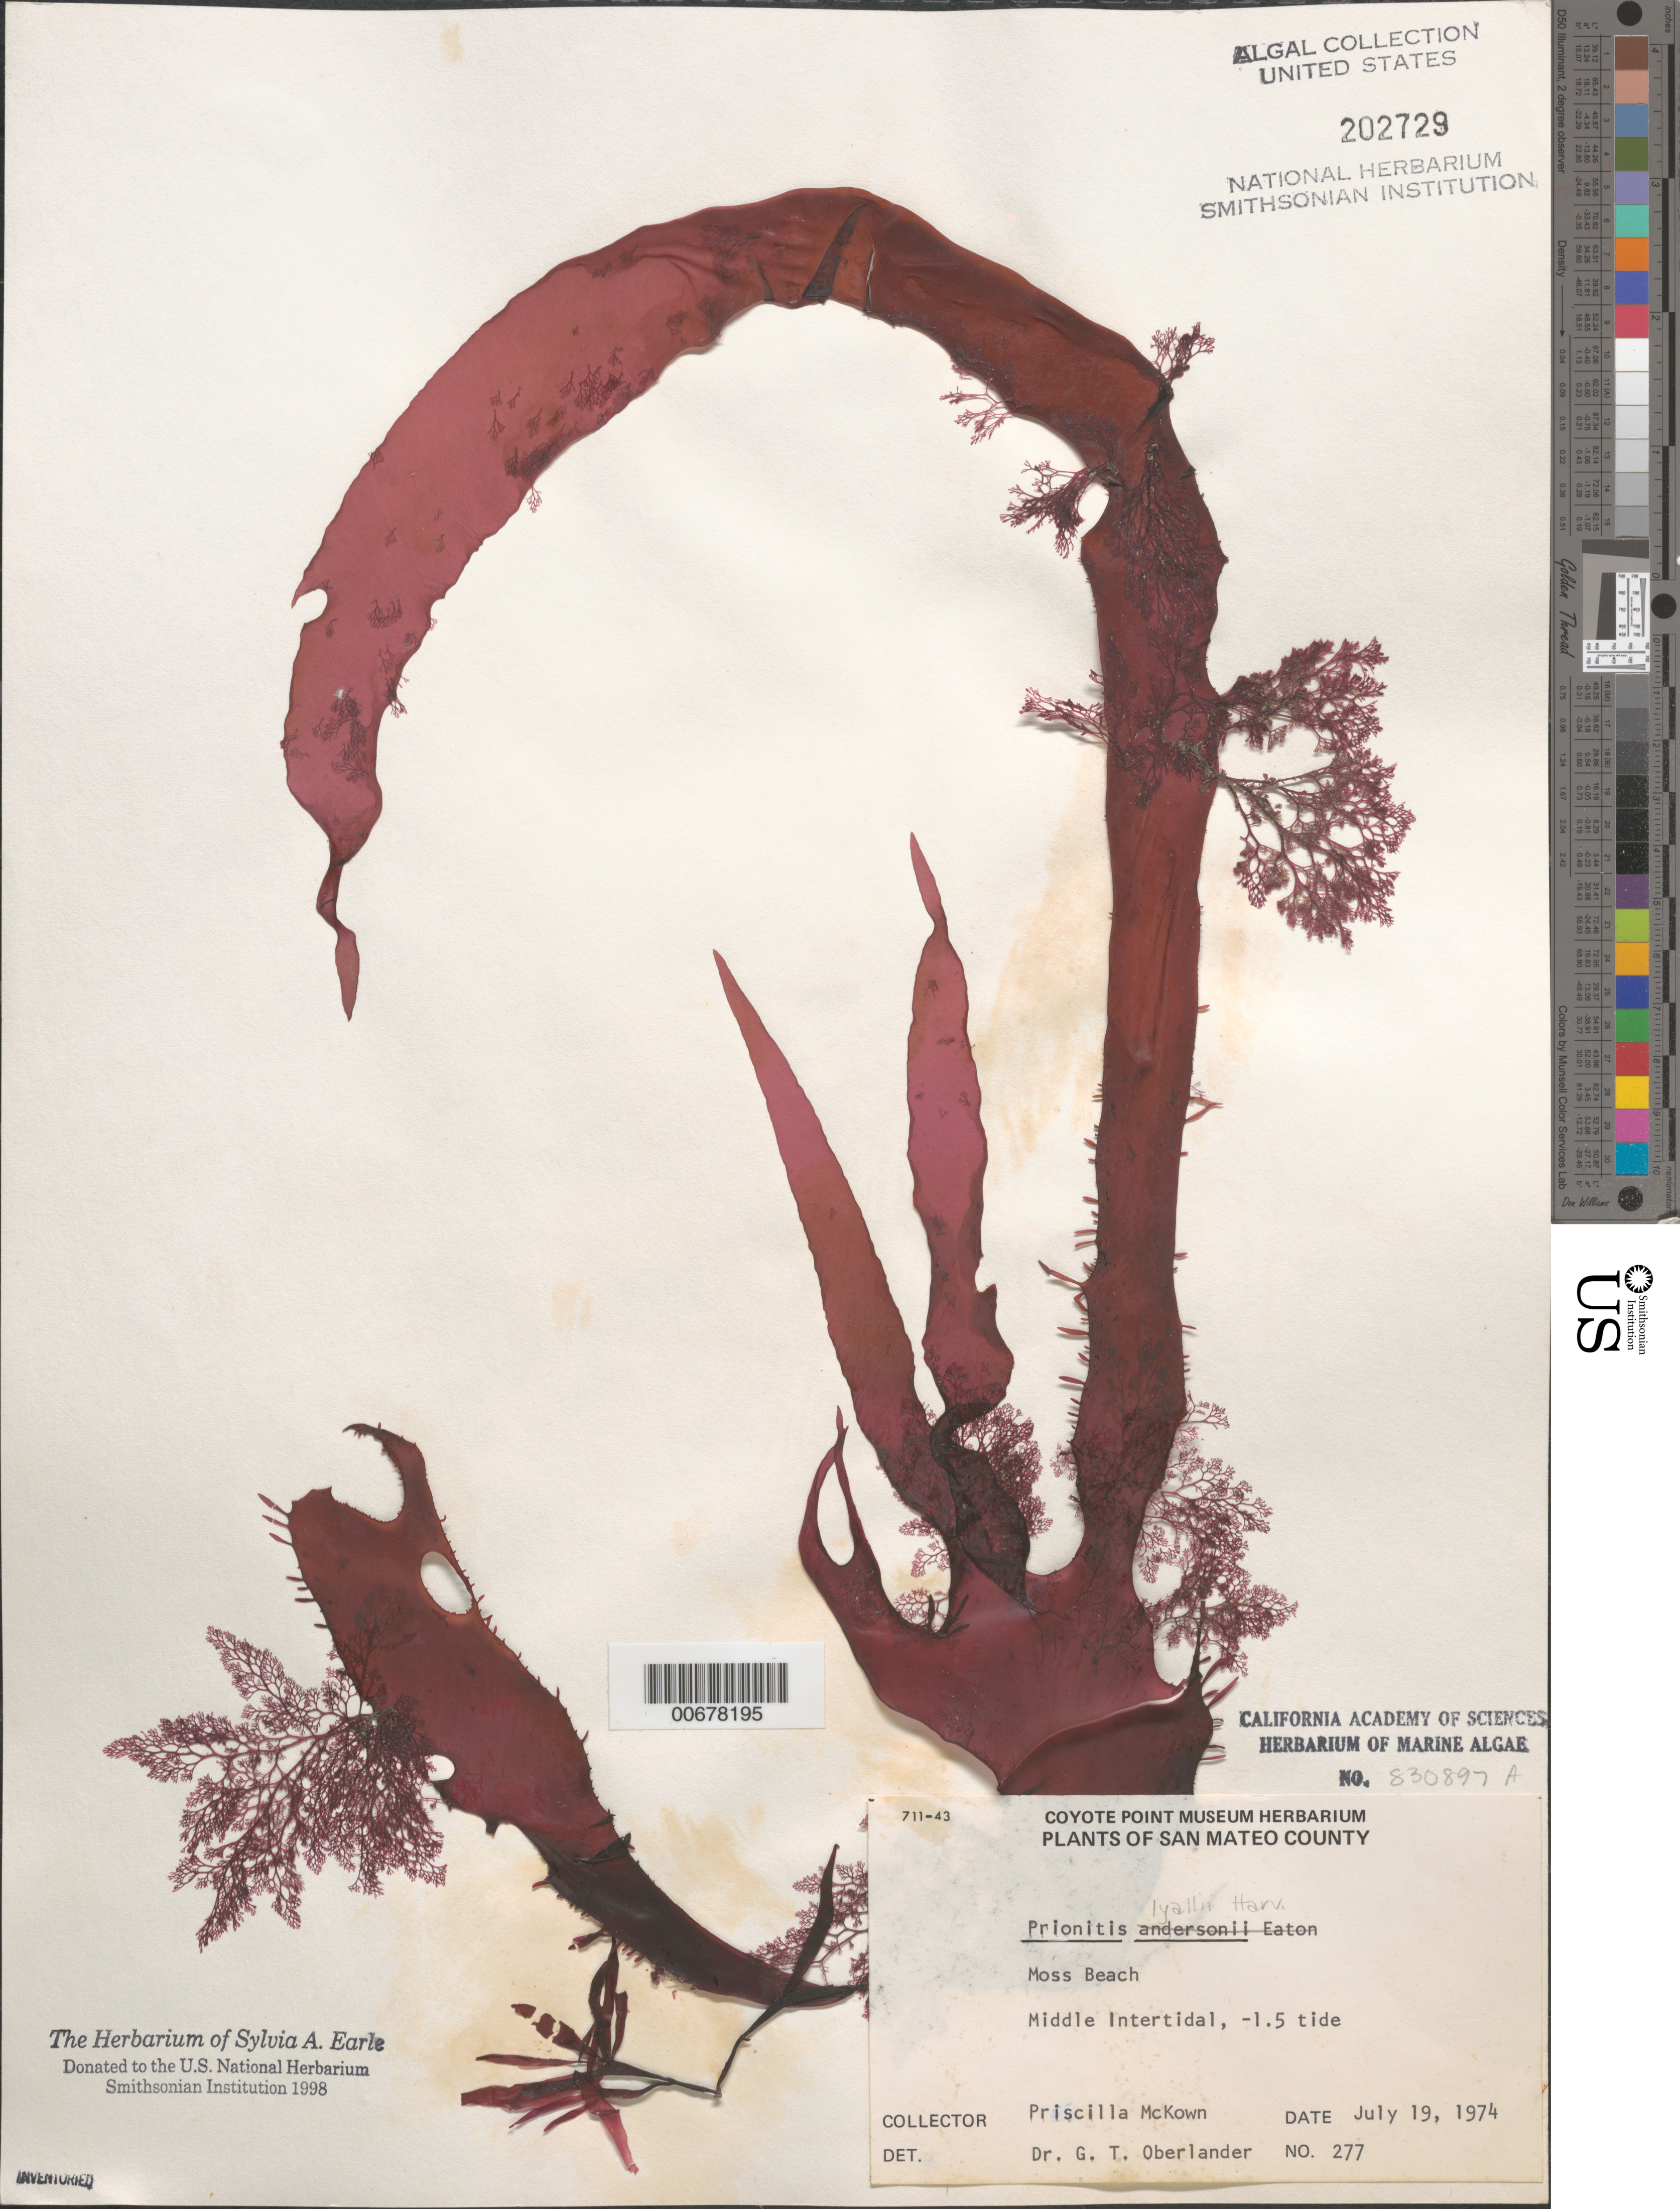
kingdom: Plantae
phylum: Rhodophyta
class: Florideophyceae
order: Cryptonemiales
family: Cryptonemiaceae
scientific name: Prionitis sternbergii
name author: (C. Agardh) J. Agardh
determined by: Algae name updating Project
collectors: P. McKown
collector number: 277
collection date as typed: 19 Jul 1974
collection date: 1974-07-19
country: United States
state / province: California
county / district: San Mateo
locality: Moss Beach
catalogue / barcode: US 202729